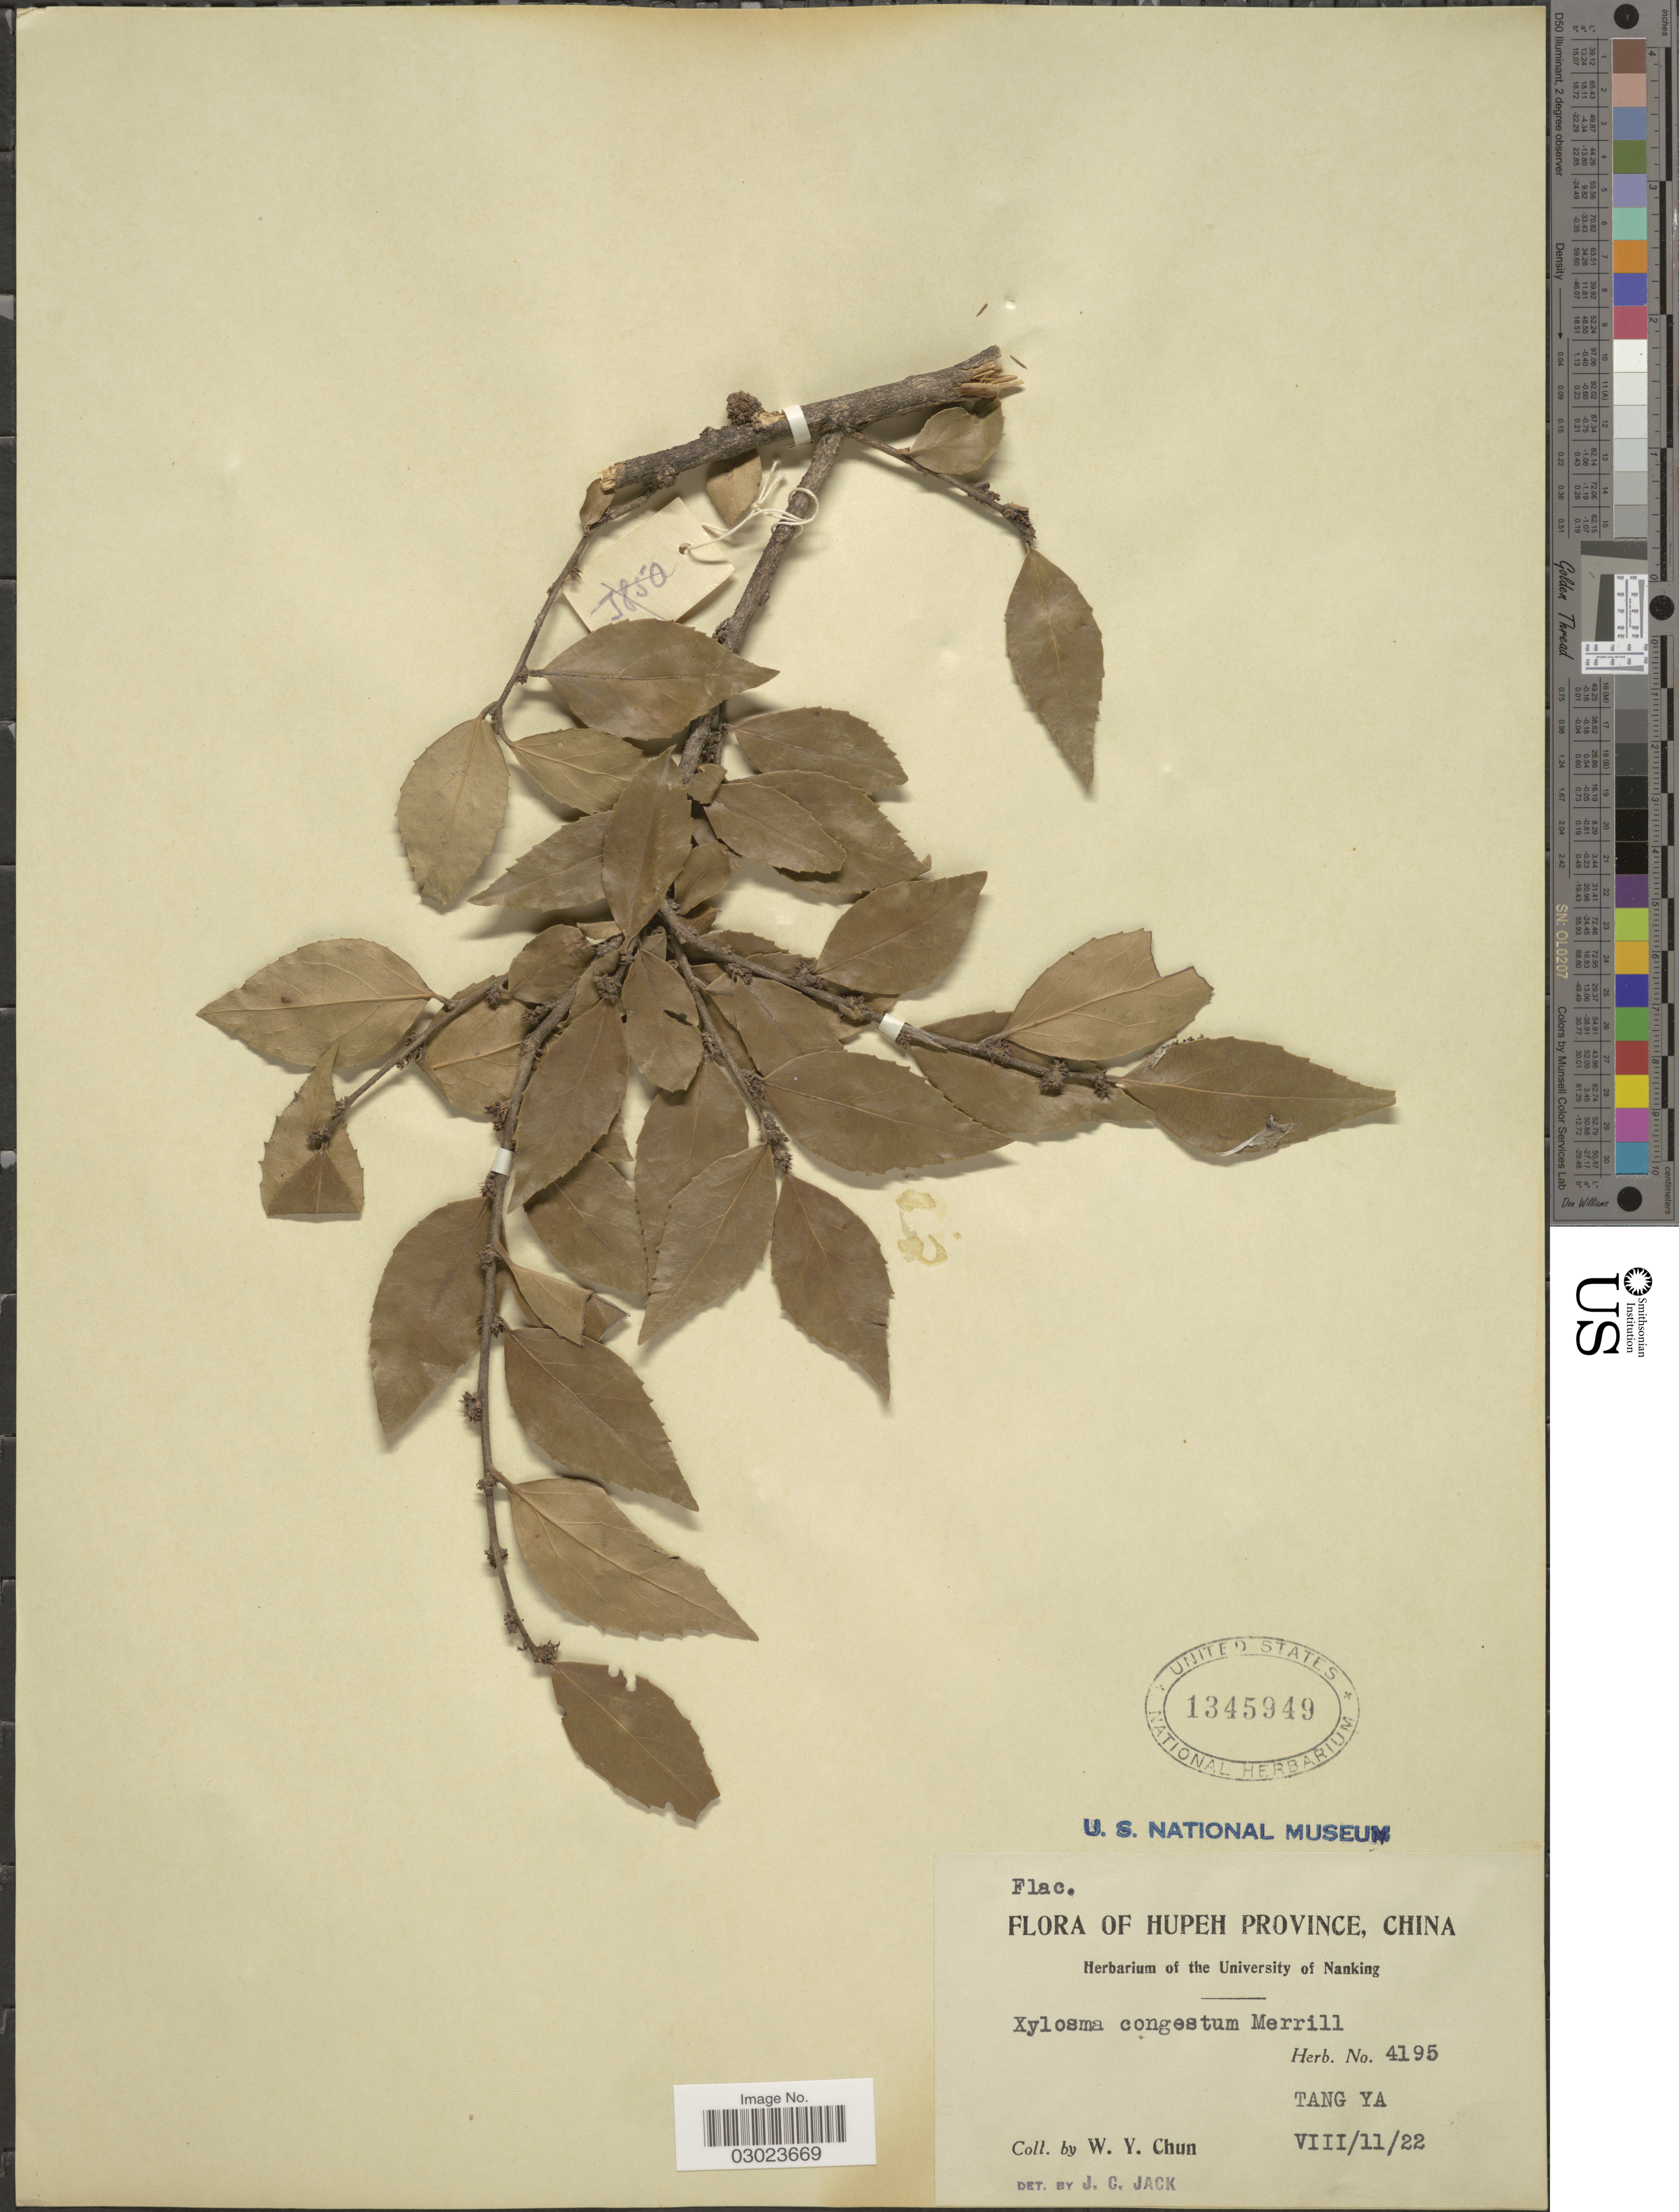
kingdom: Plantae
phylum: Tracheophyta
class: Magnoliopsida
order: Malpighiales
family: Salicaceae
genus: Xylosma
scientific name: Xylosma congesta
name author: (Lour.) Merr.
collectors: W. Y. Chun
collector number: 4195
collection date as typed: Transcribed d/m/y: 11/8/22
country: China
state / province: Hubei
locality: Hupeh Province, China, Tang Ya.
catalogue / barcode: US 1345949